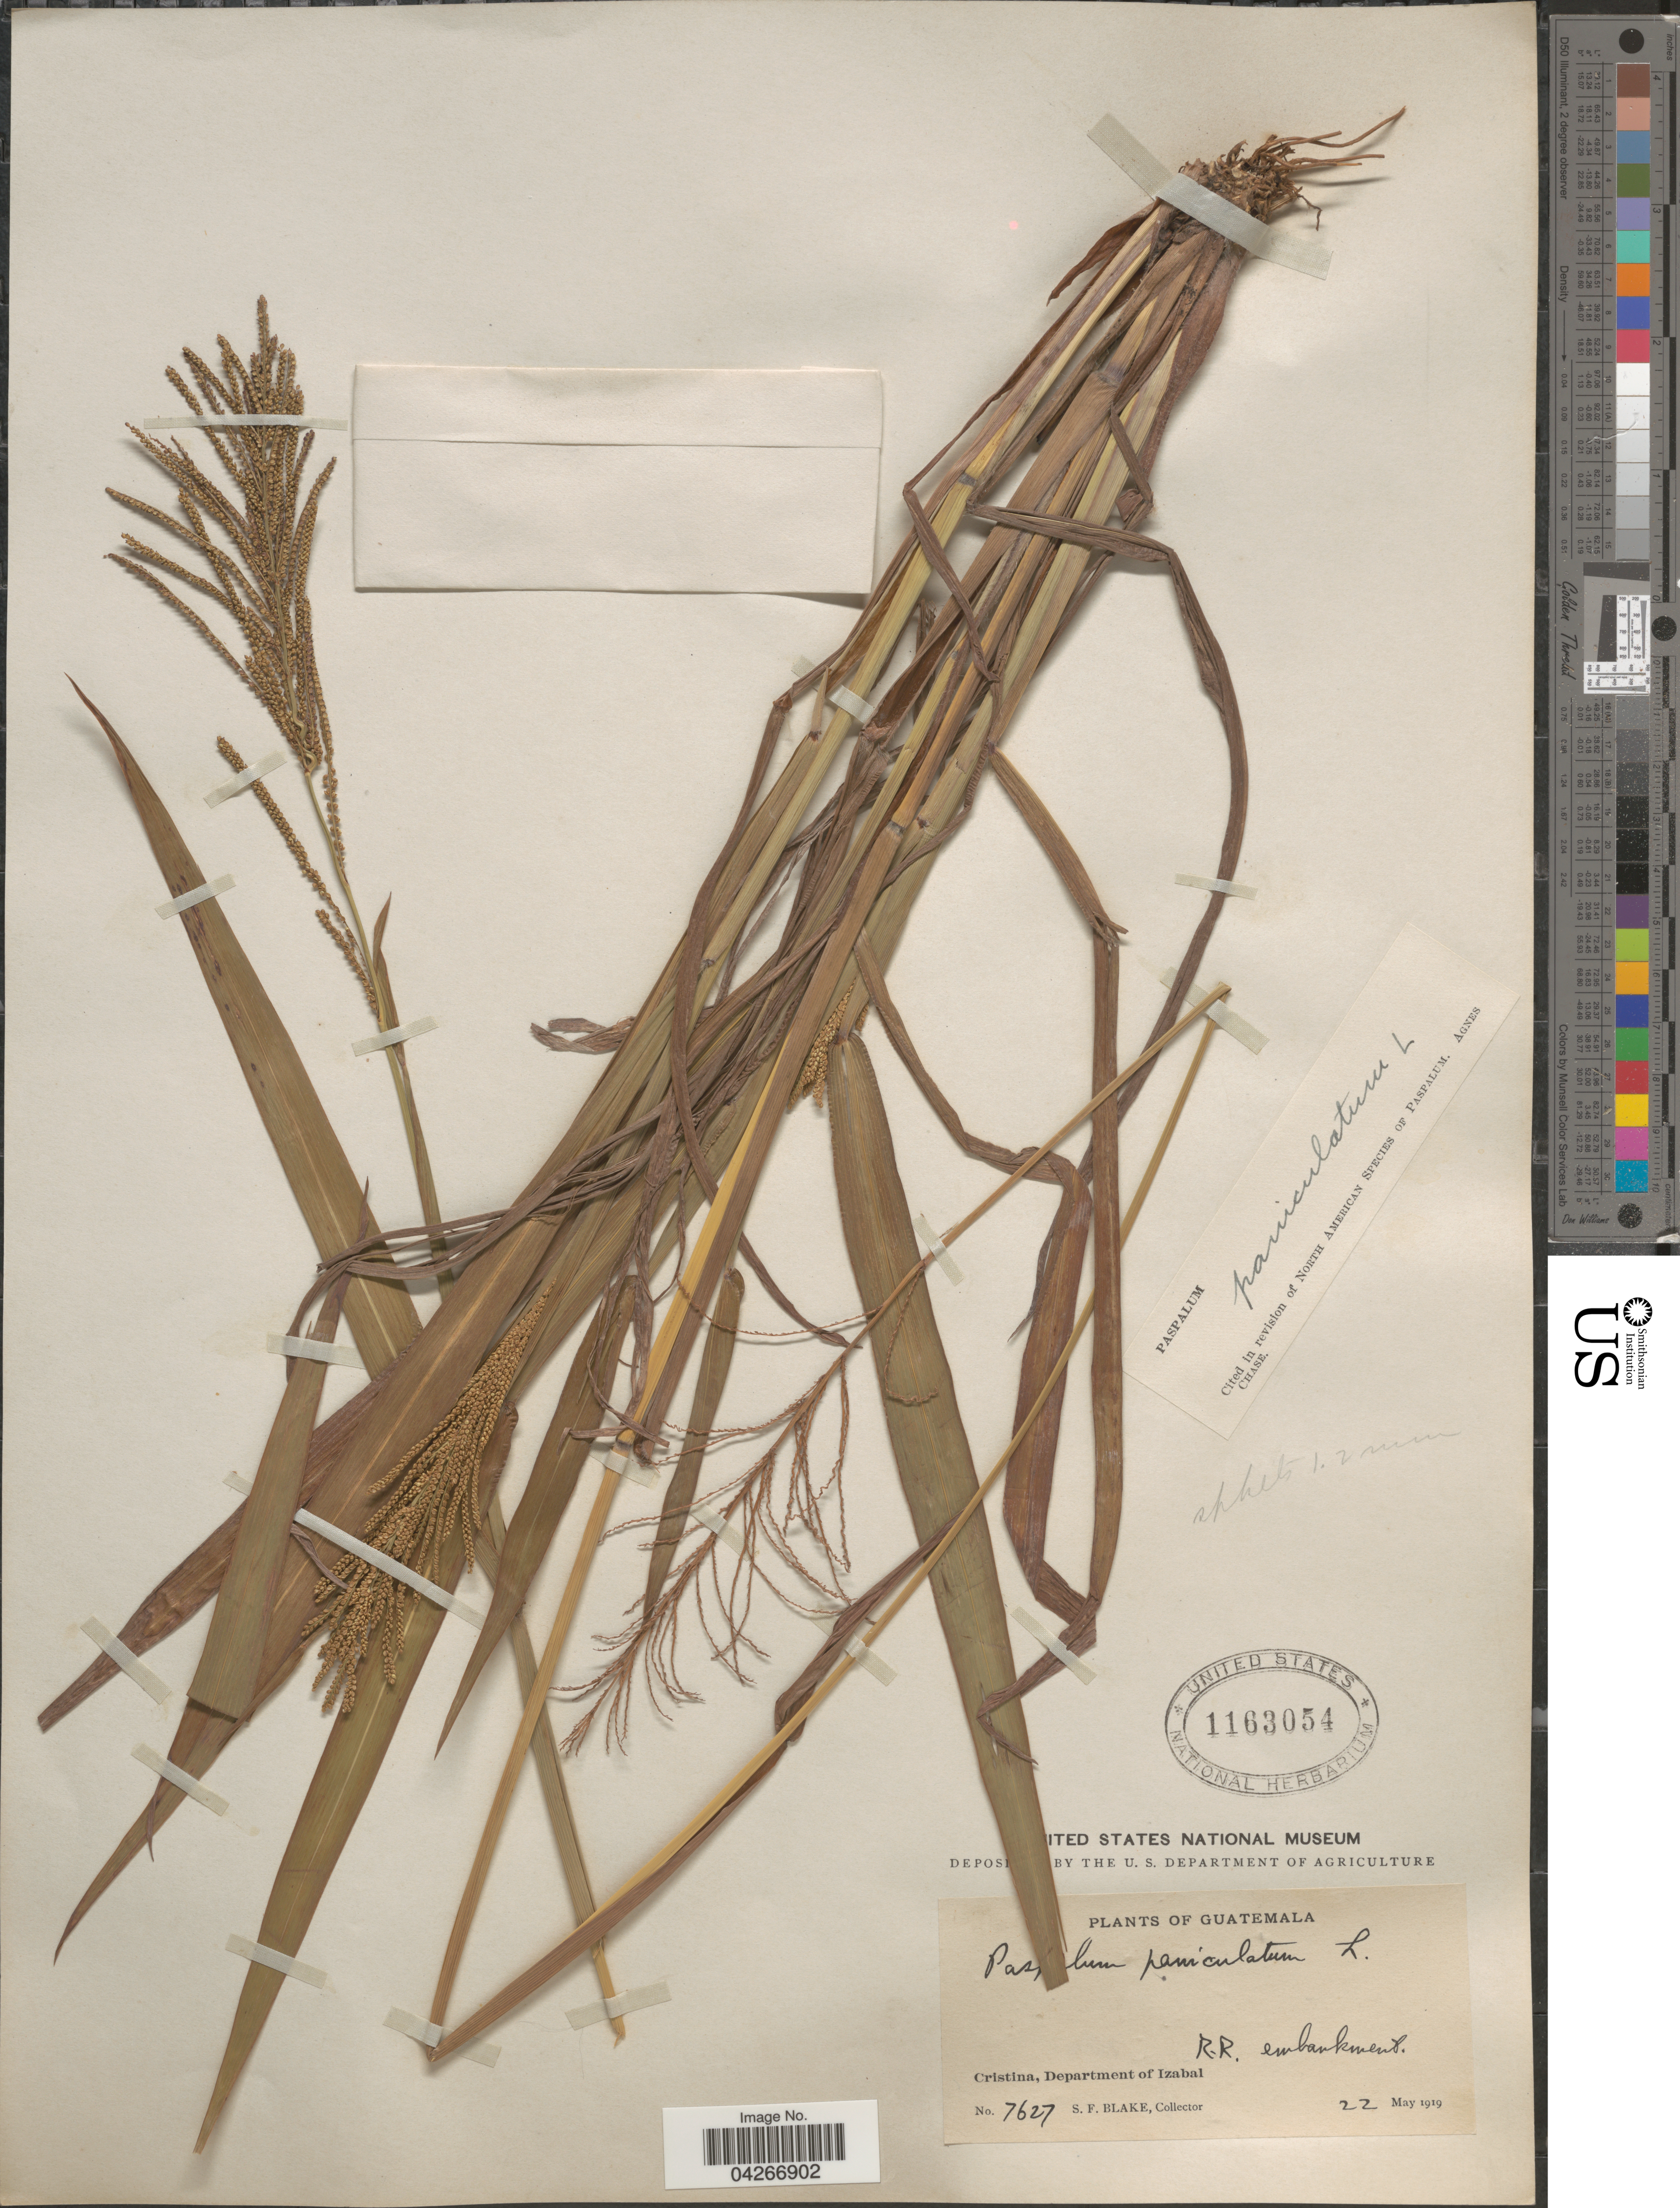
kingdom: Plantae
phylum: Tracheophyta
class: Liliopsida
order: Poales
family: Poaceae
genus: Paspalum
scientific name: Paspalum paniculatum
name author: L.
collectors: S. Blake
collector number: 7627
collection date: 1919-05-22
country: Guatemala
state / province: Izabal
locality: R.R. embankment. Cristina, Department of Izabal.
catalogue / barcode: US 1163054